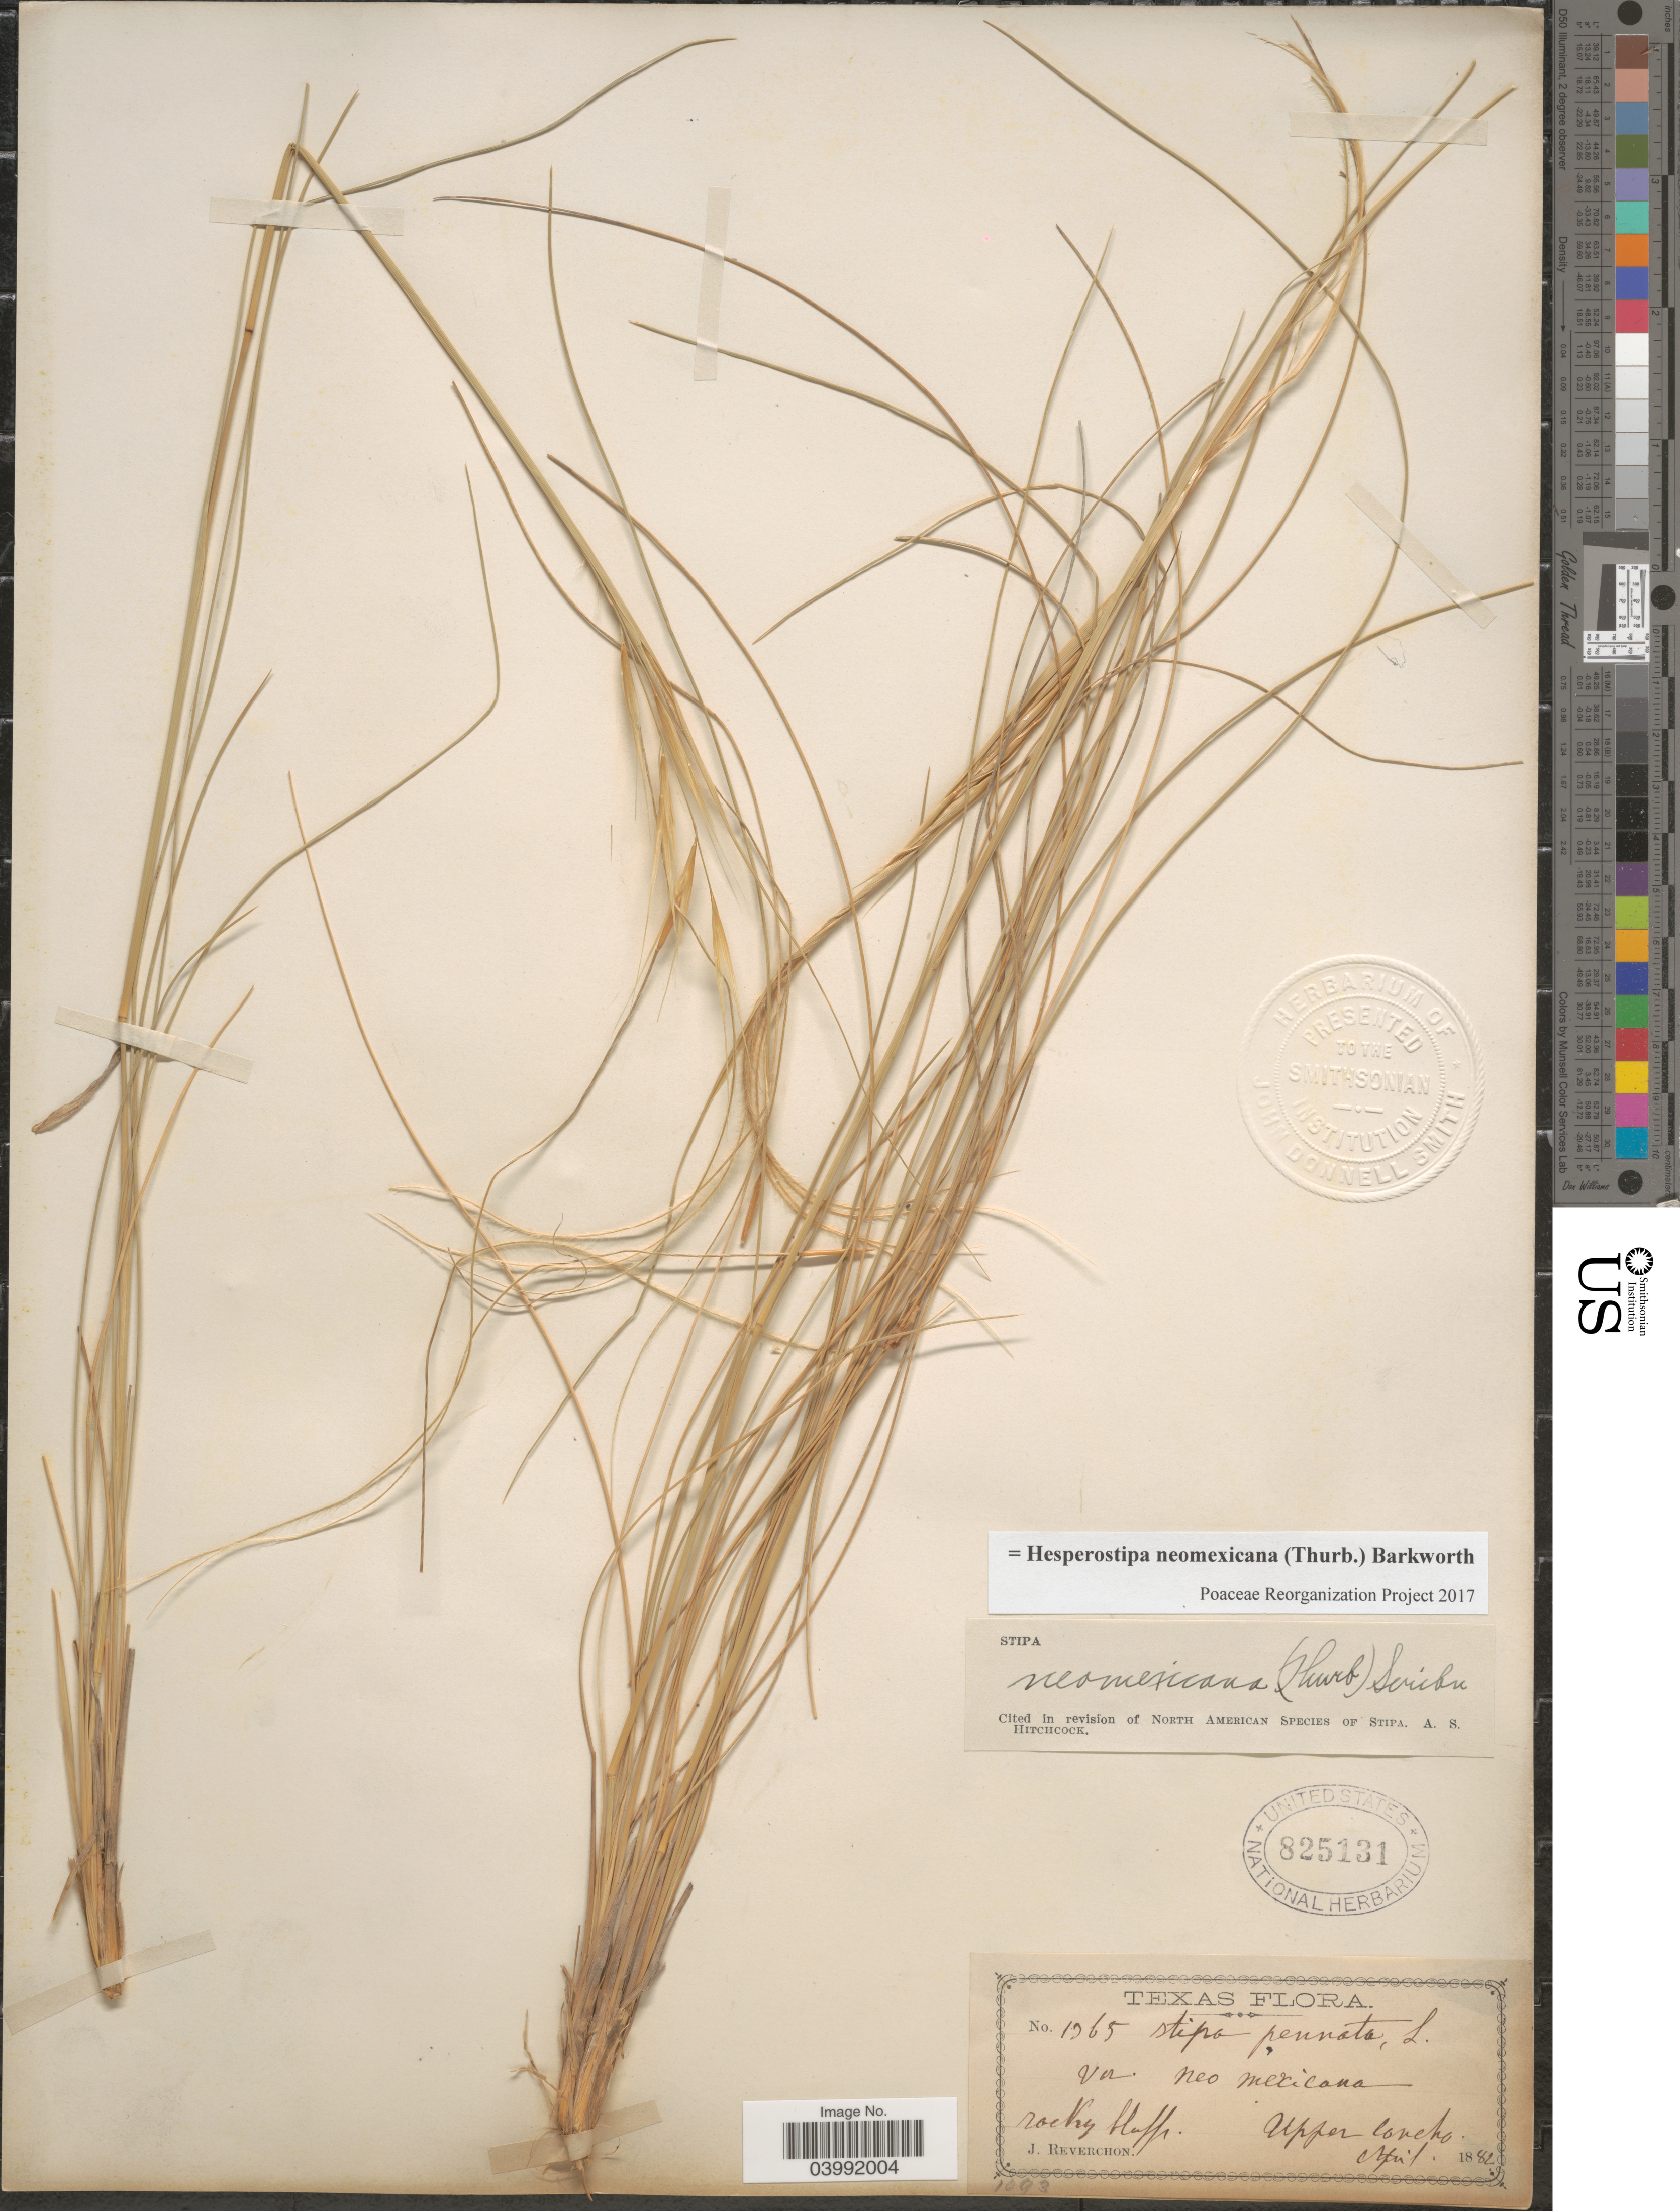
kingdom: Plantae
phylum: Tracheophyta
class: Liliopsida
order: Poales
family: Poaceae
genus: Hesperostipa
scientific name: Hesperostipa neomexicana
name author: (Thurb.) Barkworth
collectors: J. Reverchon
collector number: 1365*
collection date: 1882-05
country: United States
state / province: Texas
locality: Upper Concho.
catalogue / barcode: US 825131